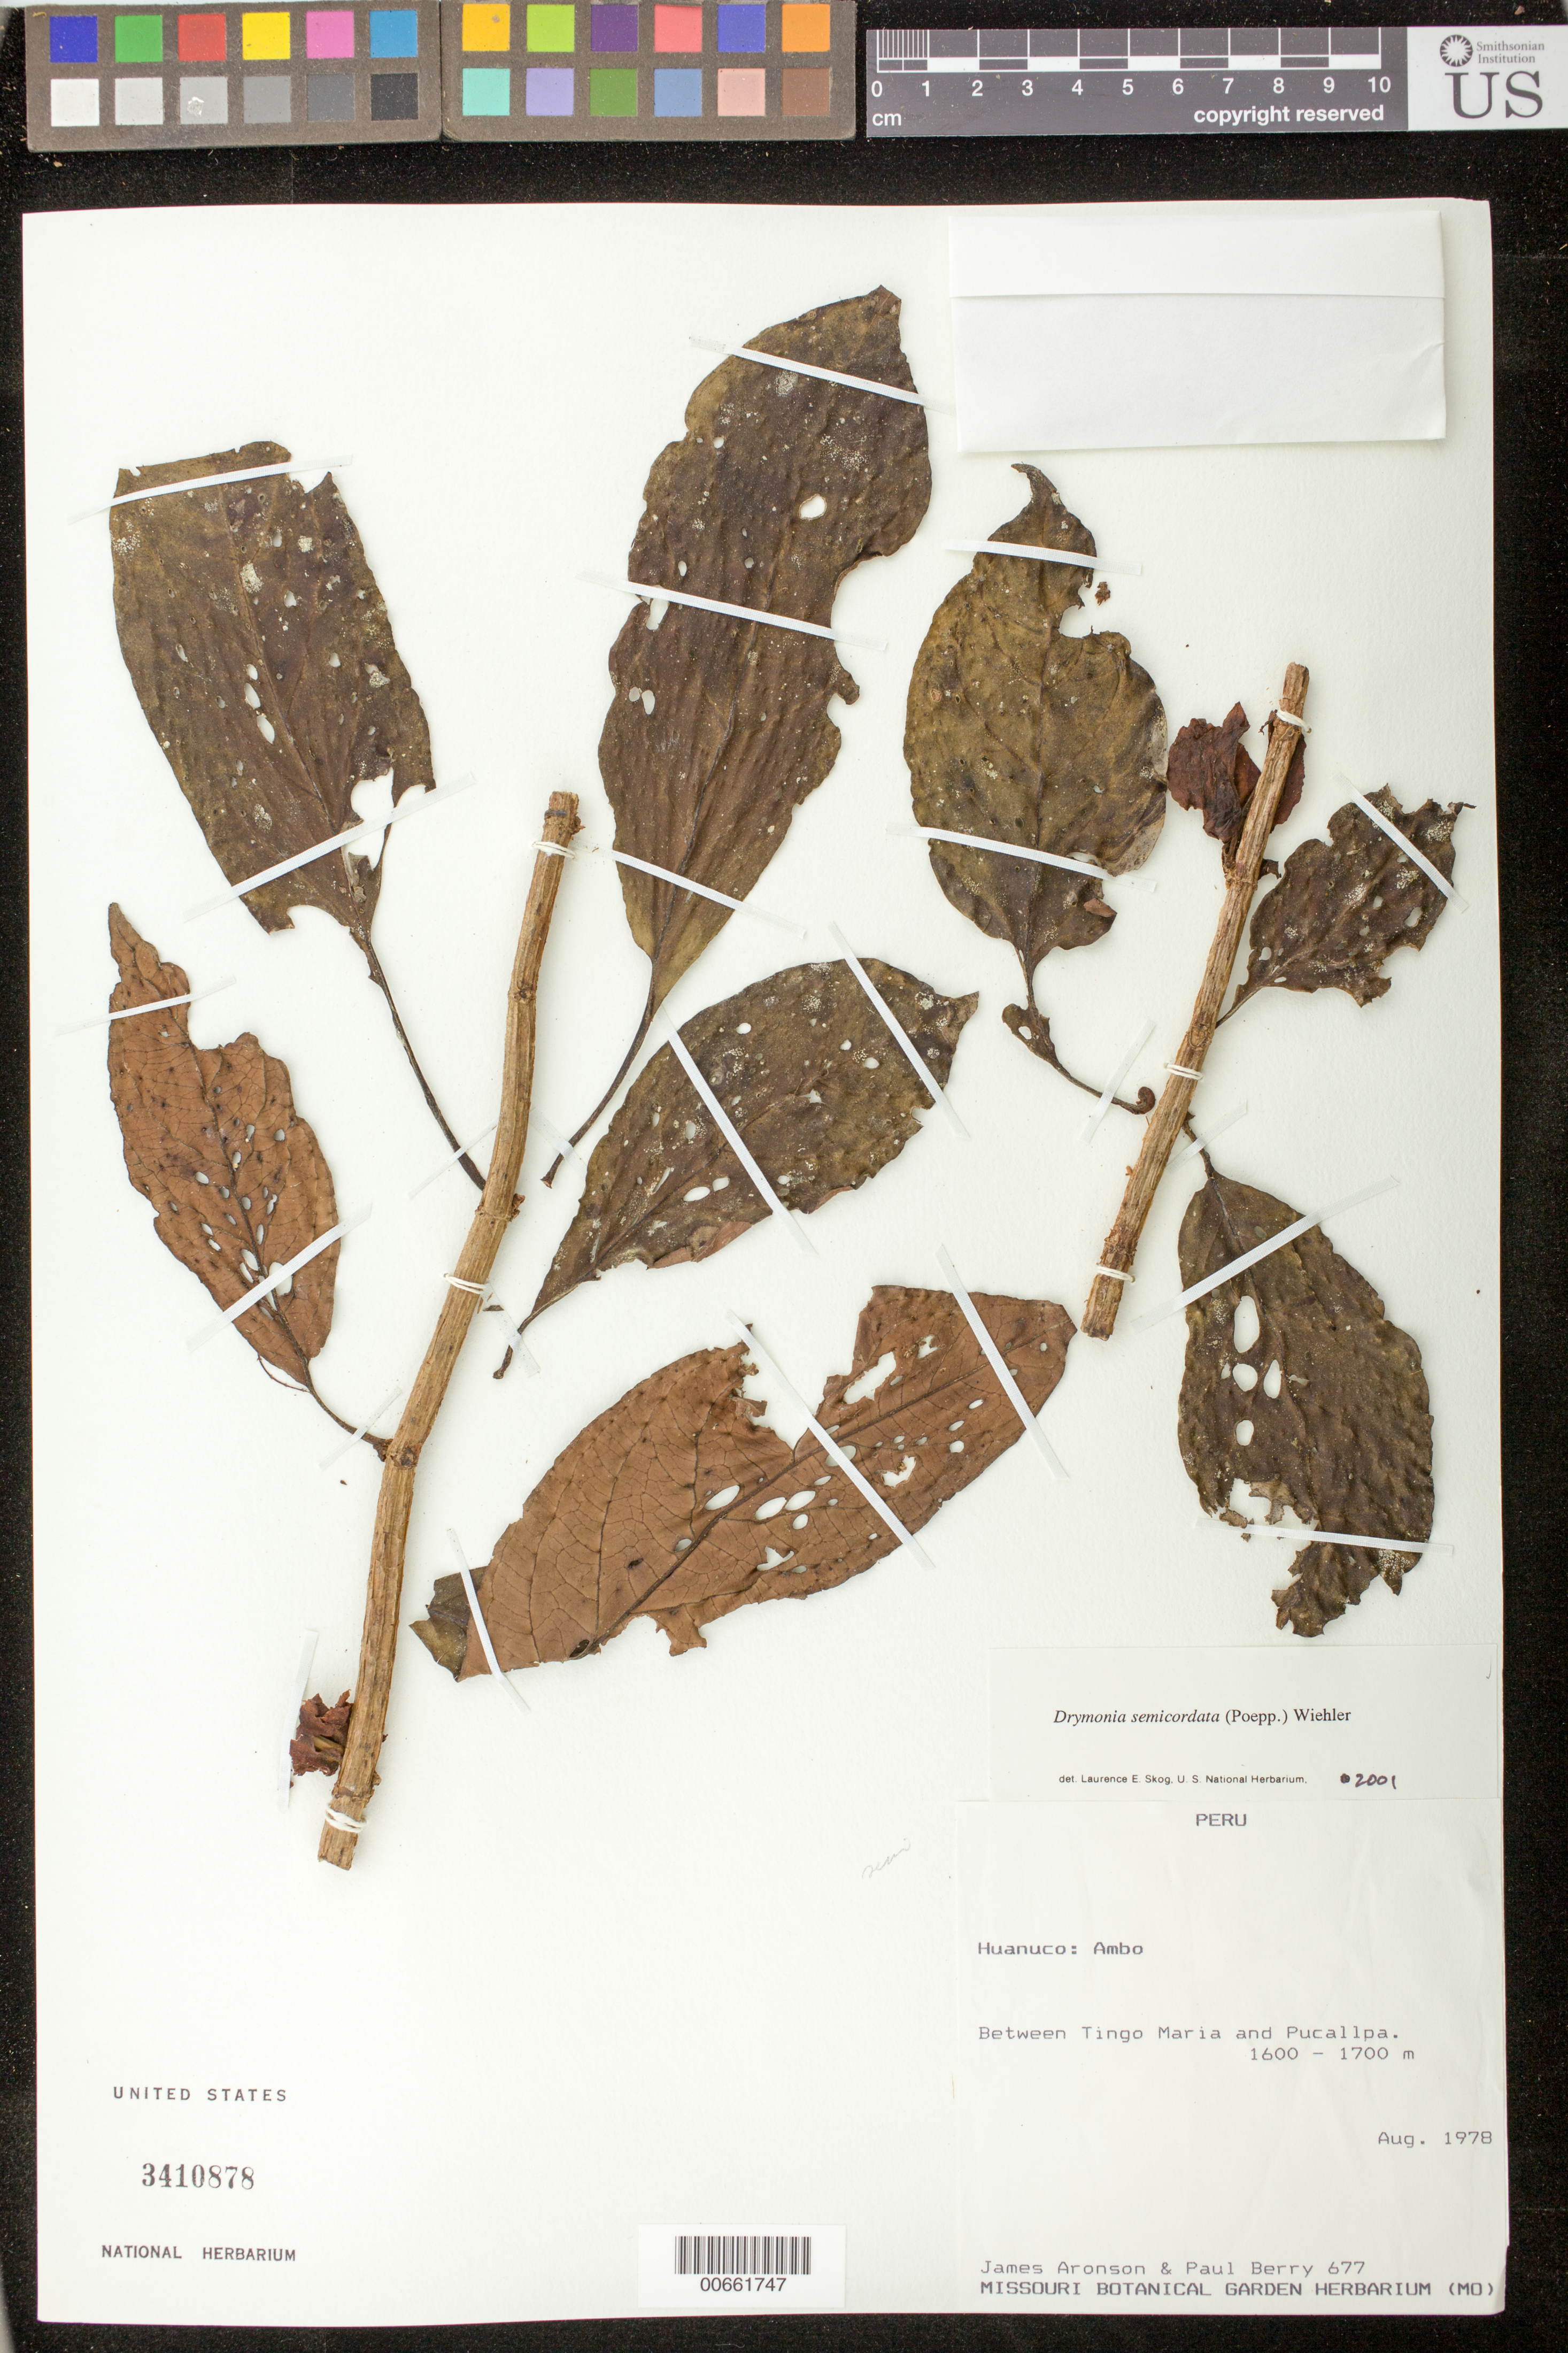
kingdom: Plantae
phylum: Tracheophyta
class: Magnoliopsida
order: Lamiales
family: Gesneriaceae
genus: Drymonia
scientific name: Drymonia semicordata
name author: (Poepp.) Wiehler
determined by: Skog, Laurence E.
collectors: J. Aronson & P. Berry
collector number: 677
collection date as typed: Aug 1978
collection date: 1978-08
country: Peru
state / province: Huánuco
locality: Ambo, between Tingo Maria and Pucallpa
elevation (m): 1600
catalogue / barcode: US 3410878